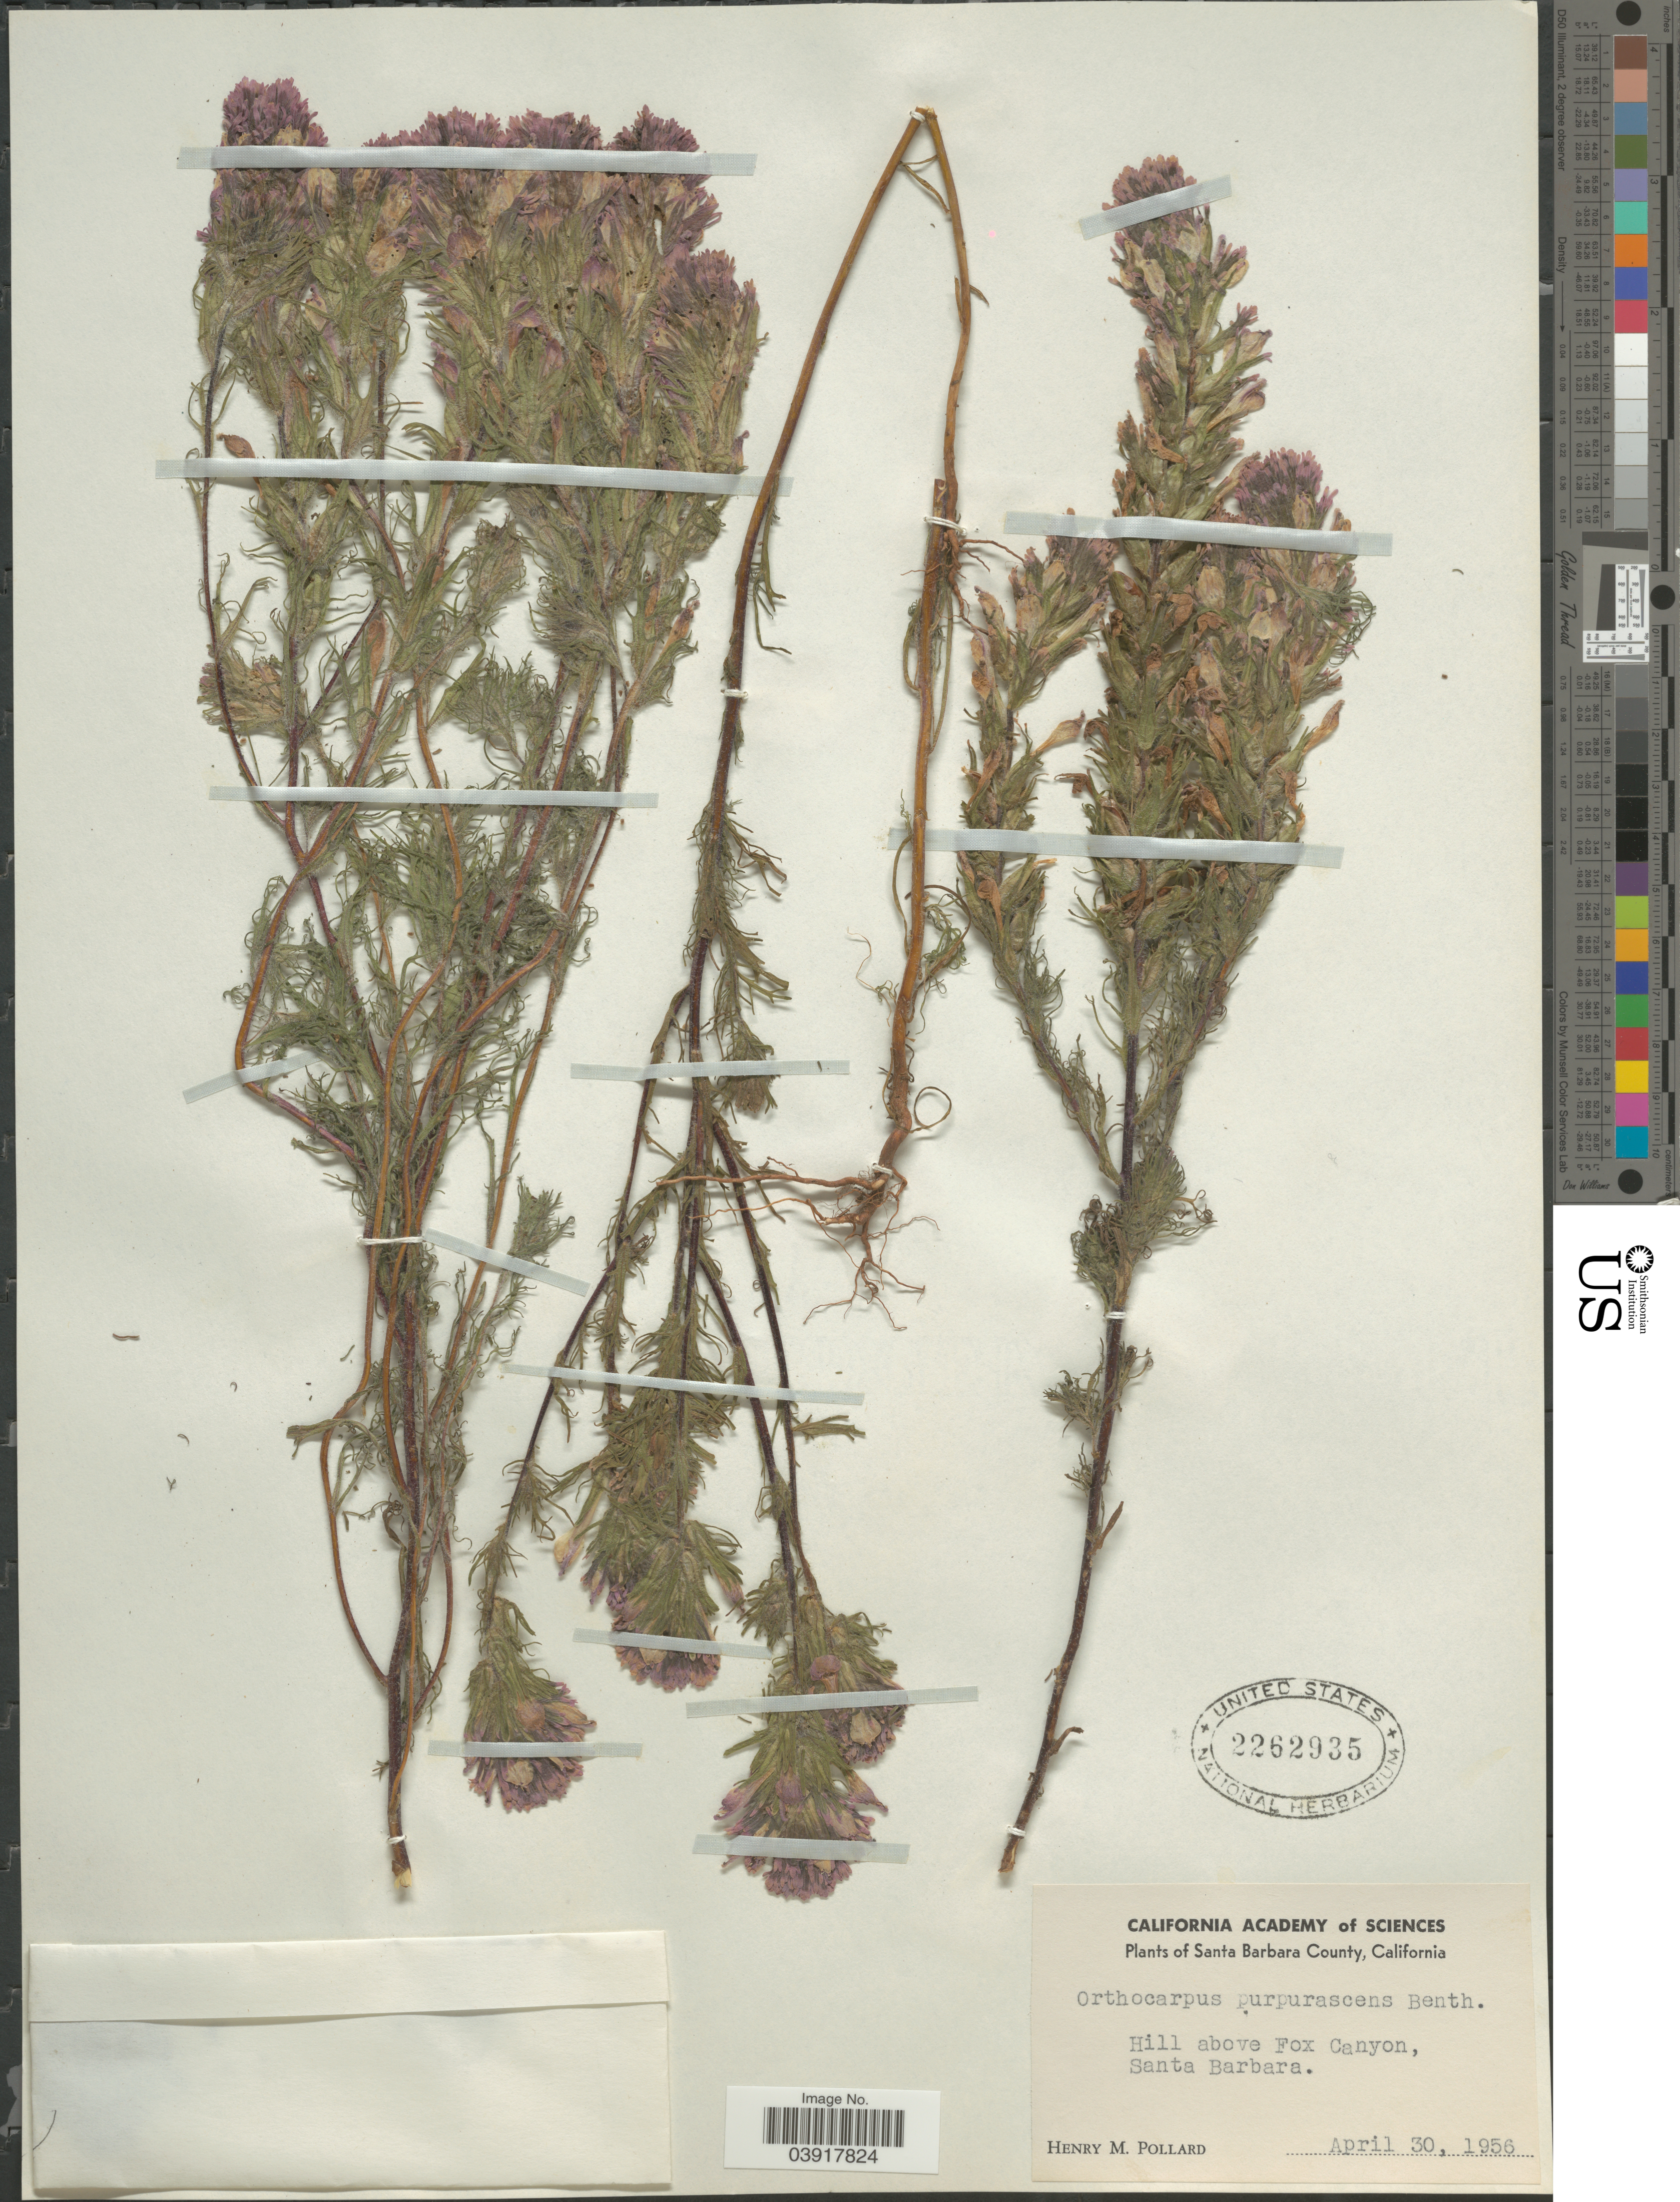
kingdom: Plantae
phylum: Tracheophyta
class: Magnoliopsida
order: Lamiales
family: Orobanchaceae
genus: Orthocarpus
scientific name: Orthocarpus purpurascens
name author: Benth.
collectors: H. M. Pollard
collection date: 1956-04-30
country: United States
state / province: California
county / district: Santa Barbara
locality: Santa Barbara County. Hill above Fox Canyon, Santa Barbara.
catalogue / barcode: US 2262935